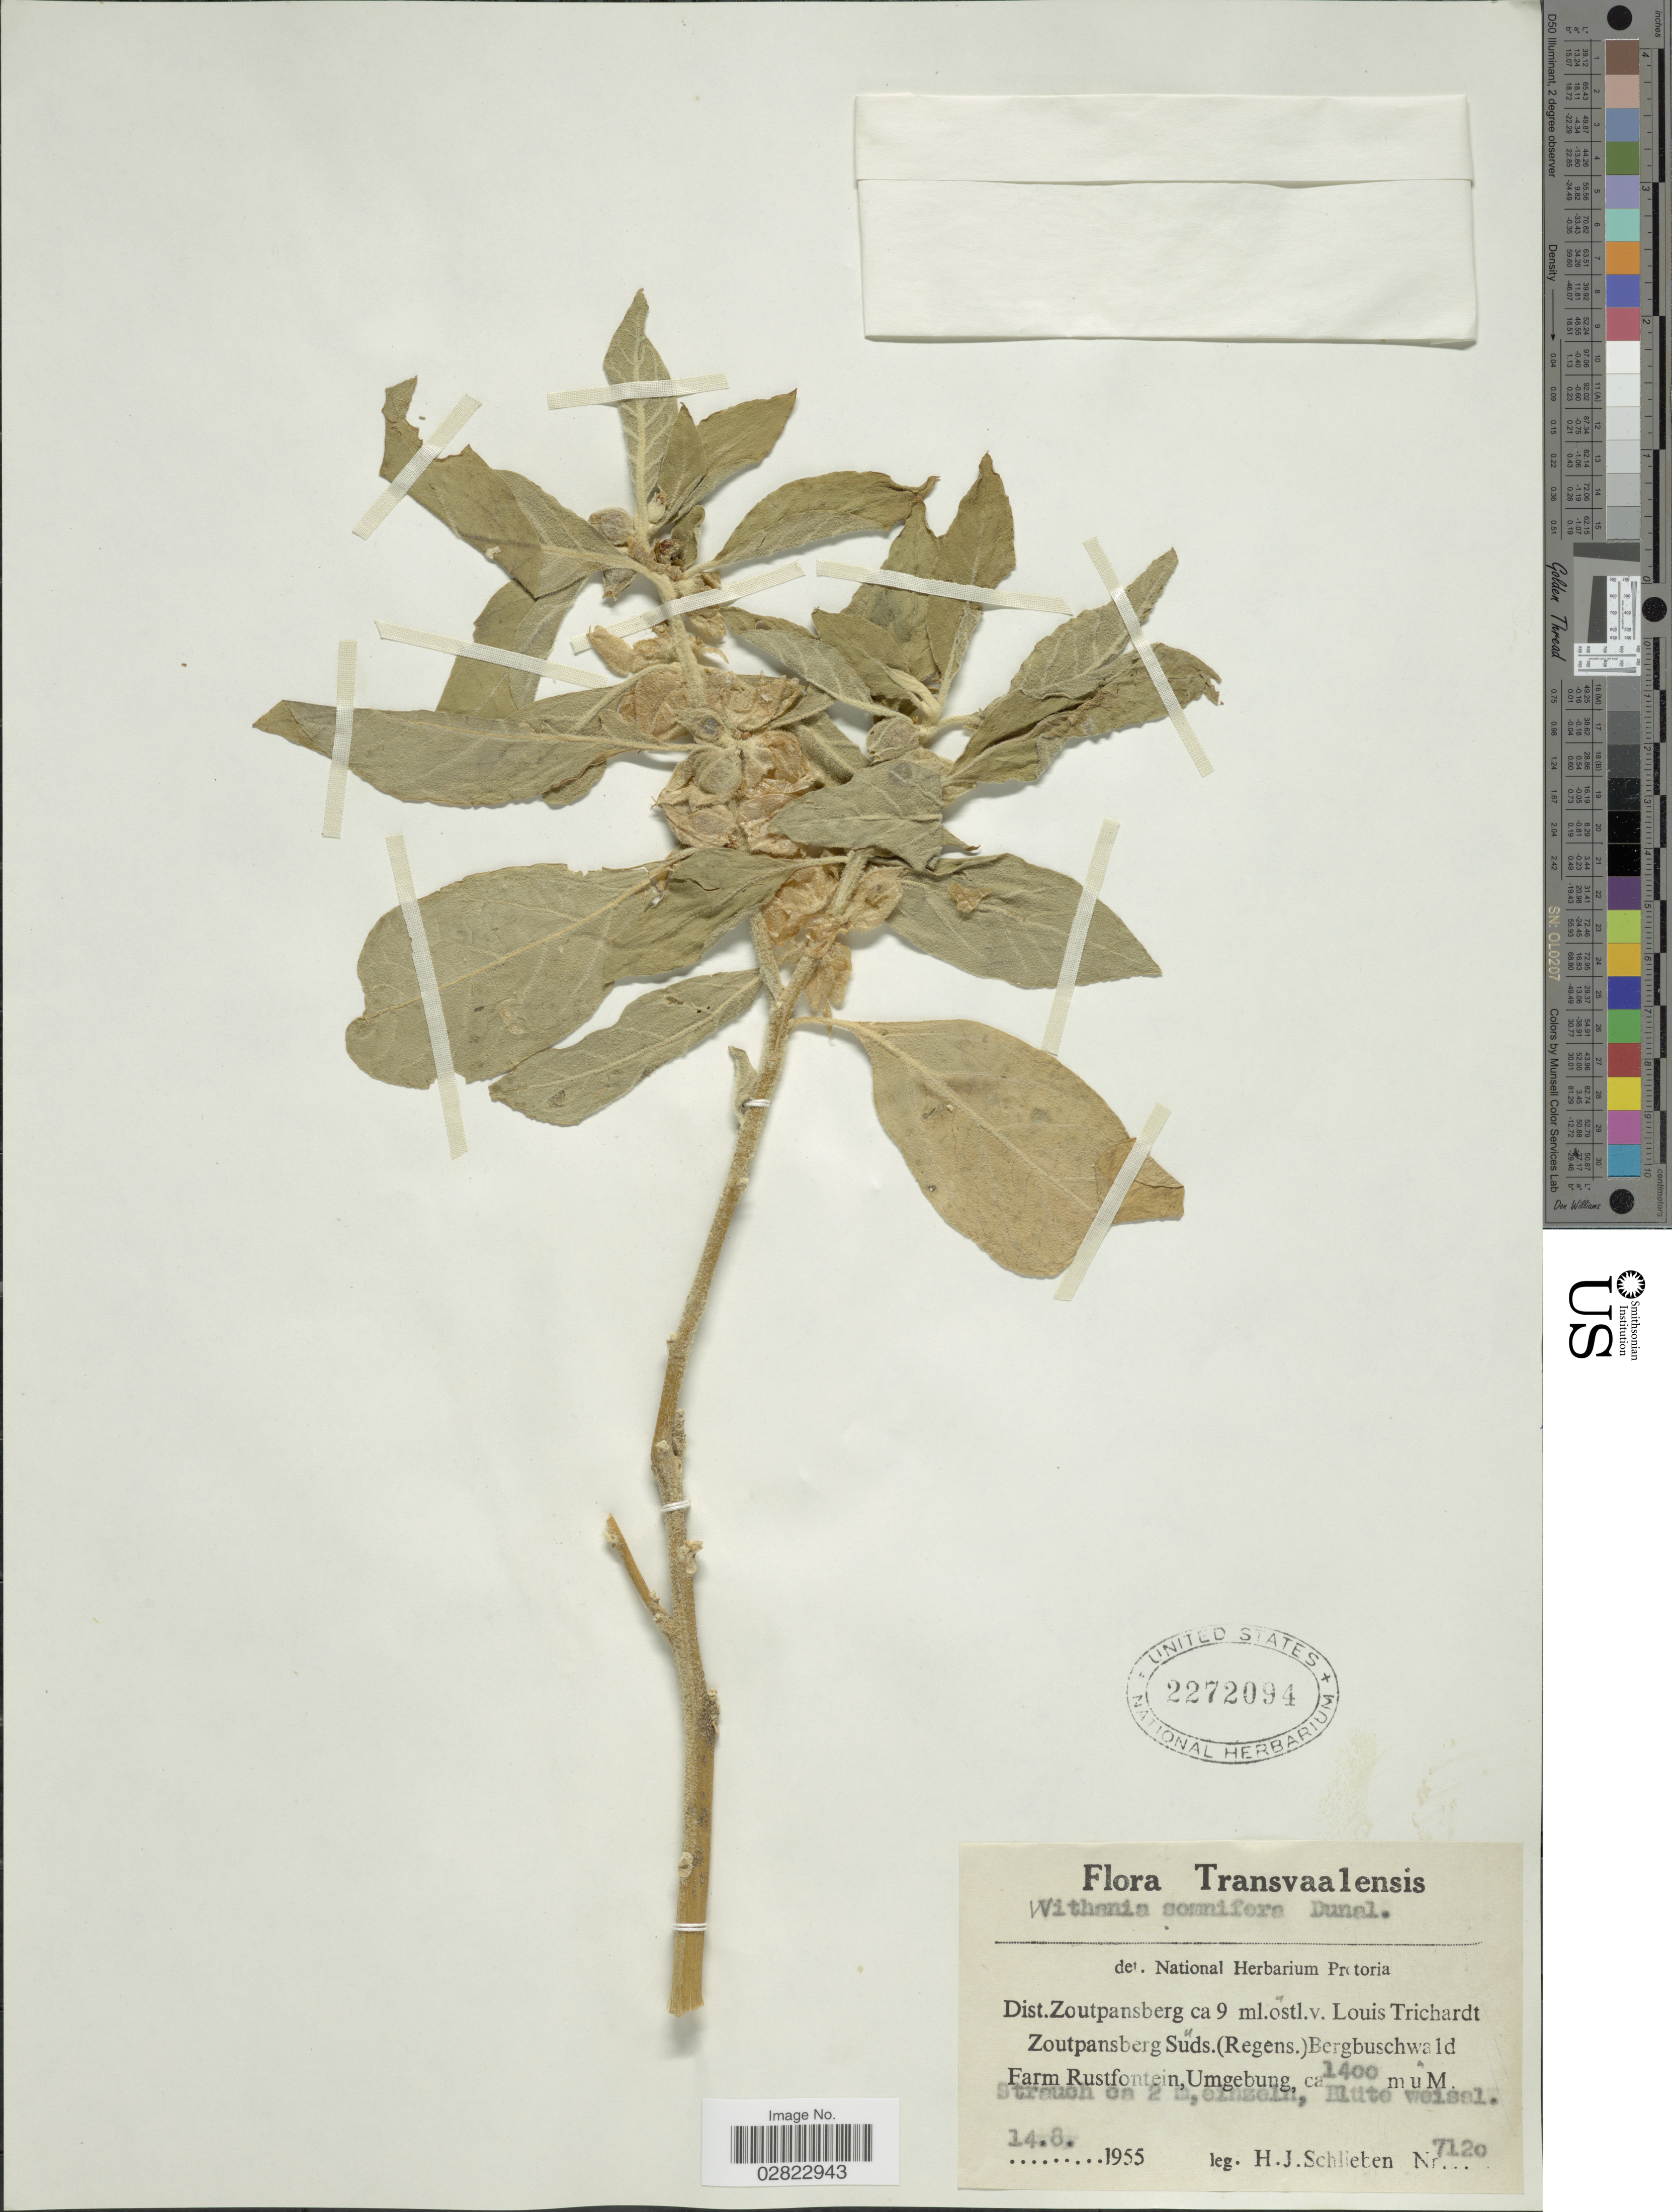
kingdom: Plantae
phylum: Tracheophyta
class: Magnoliopsida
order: Solanales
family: Solanaceae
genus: Withania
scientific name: Withania somnifera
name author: (L.) Dunal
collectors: H. J. Schlieben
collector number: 7120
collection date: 1955-08-14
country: South Africa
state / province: Limpopo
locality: Transvaalensis. Dist. Zoutpansberg ca 9 ml.östl.v. Louis Trichardt Zoutpansberg Süds.(Regens.) Bergbuschwald Farm Rustfontein, Umgebung.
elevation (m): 1400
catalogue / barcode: US 2272094